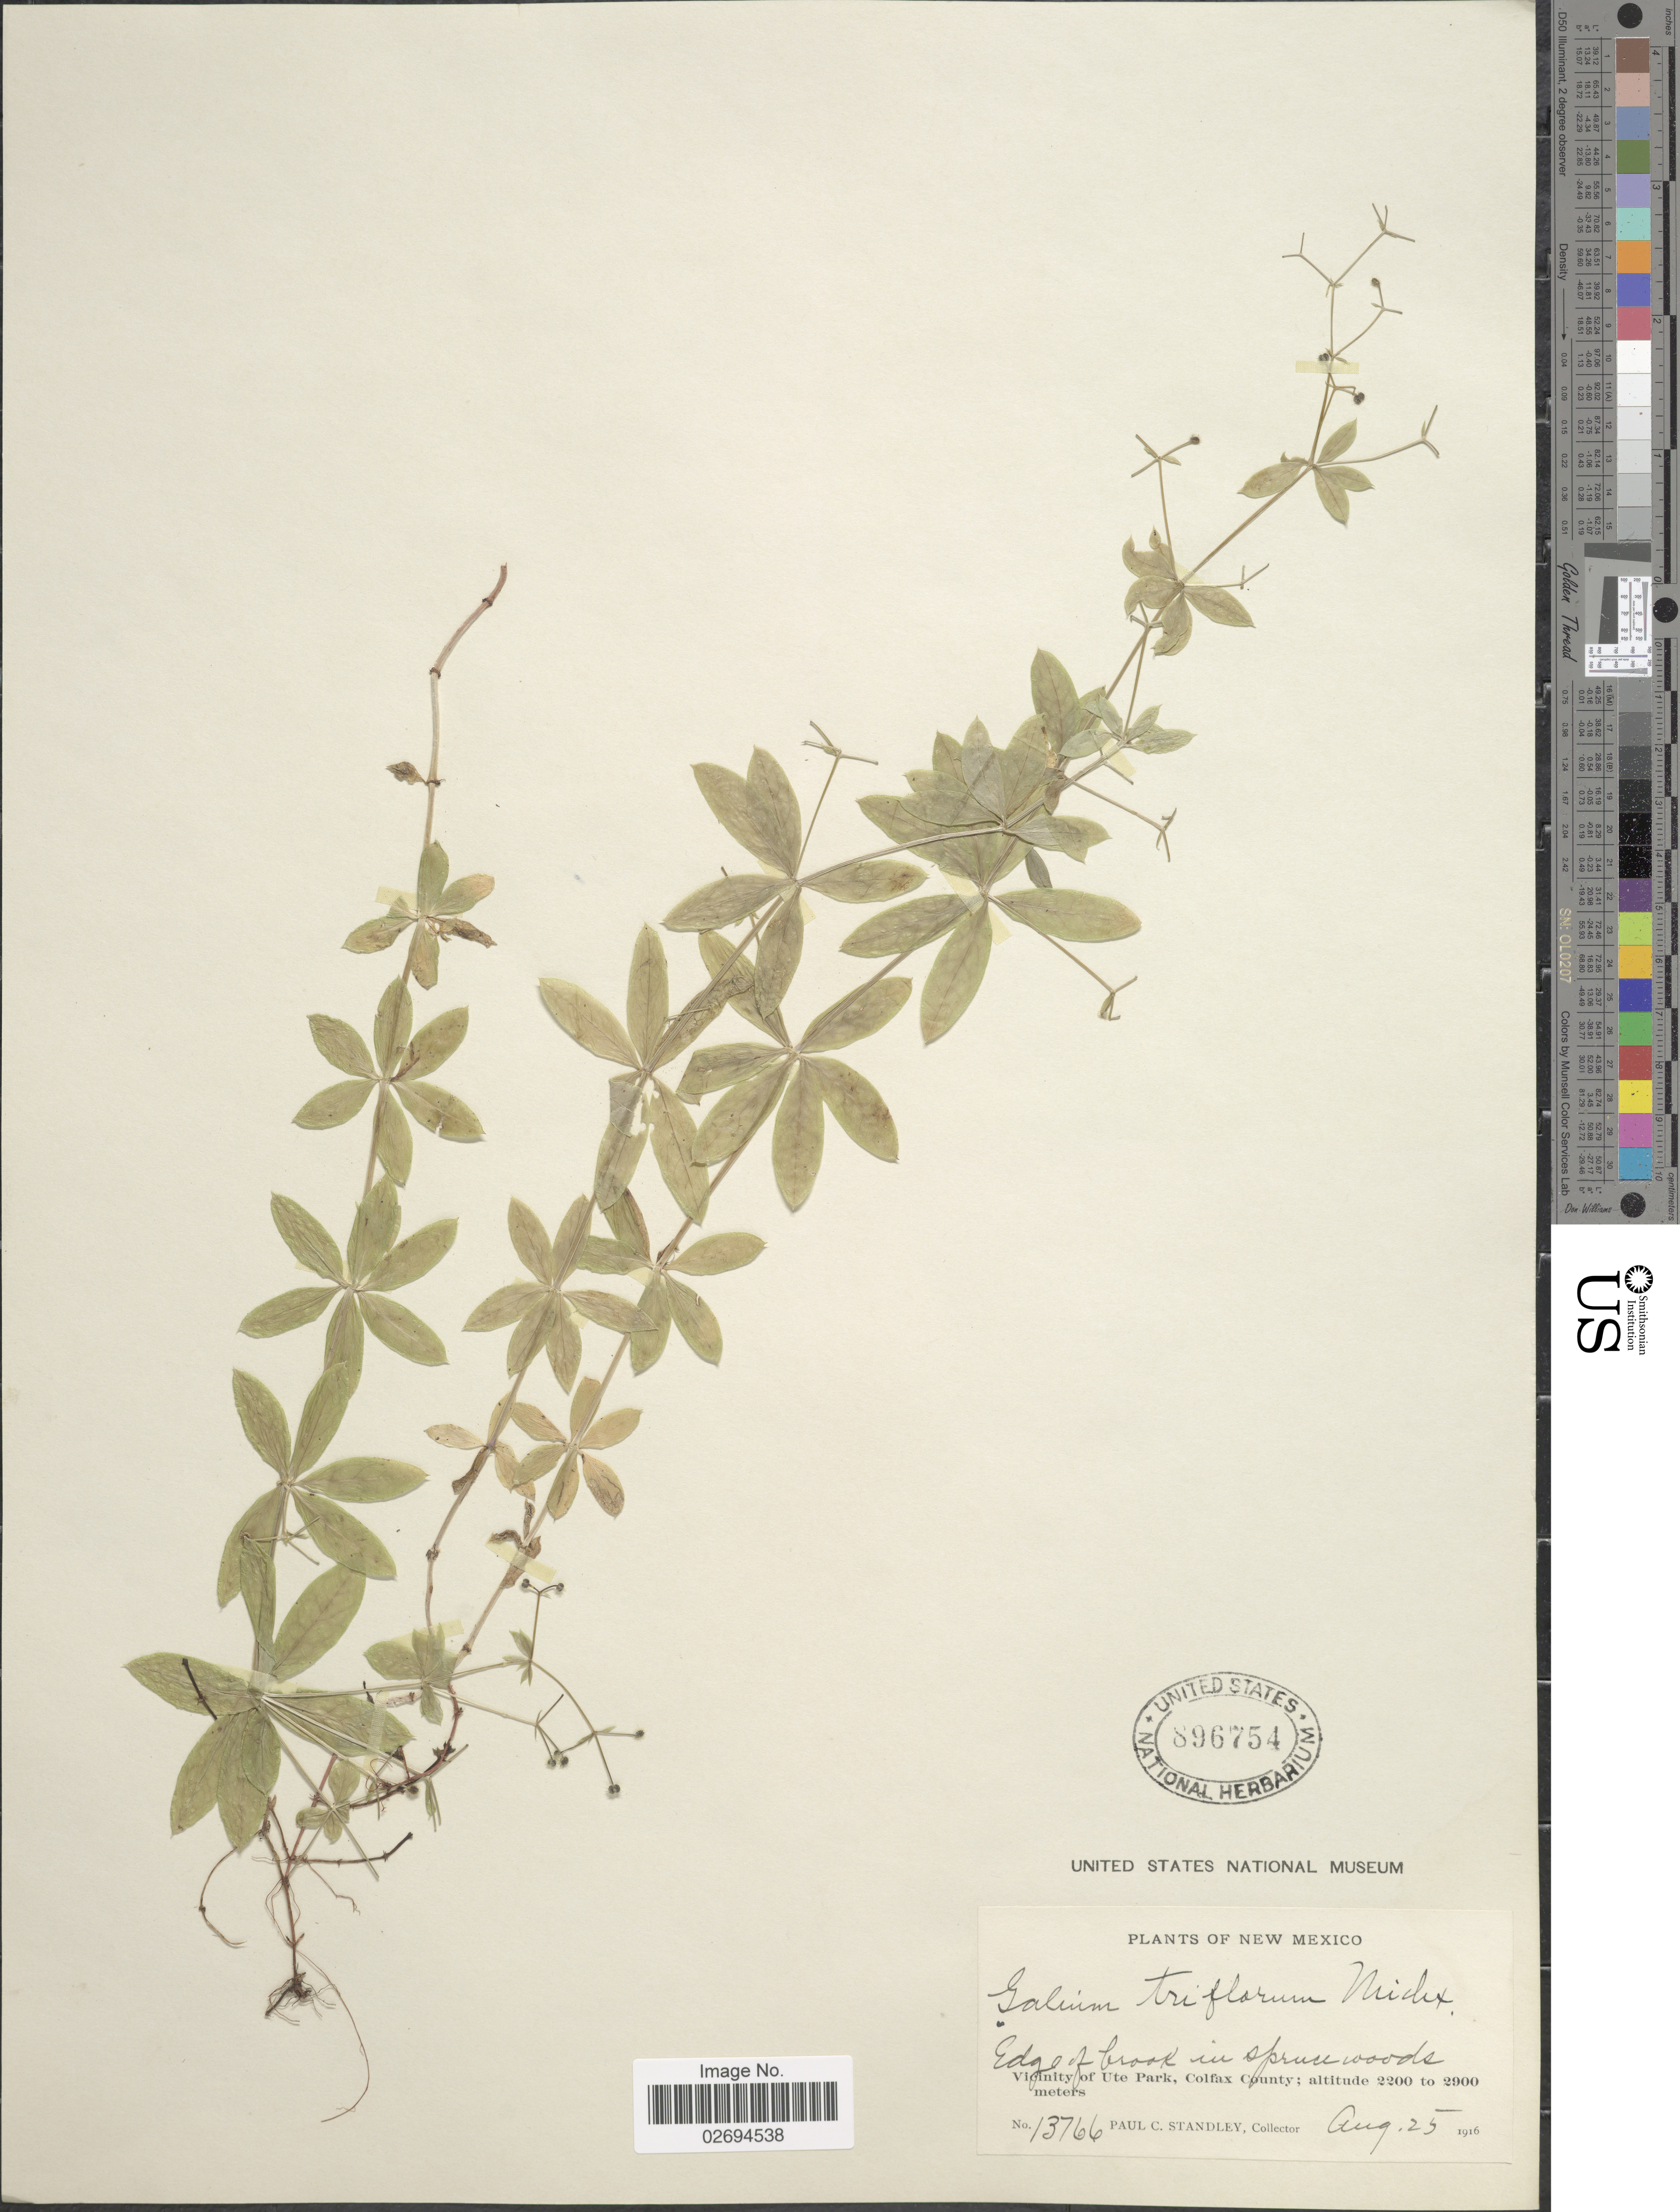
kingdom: Plantae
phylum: Tracheophyta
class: Magnoliopsida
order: Gentianales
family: Rubiaceae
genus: Galium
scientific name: Galium triflorum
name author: Michx.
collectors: P. C. Standley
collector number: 13766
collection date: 1916-08-25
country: United States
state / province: New Mexico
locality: Vicinity of Ute Park, Colfax County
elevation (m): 2200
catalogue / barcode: US 896754